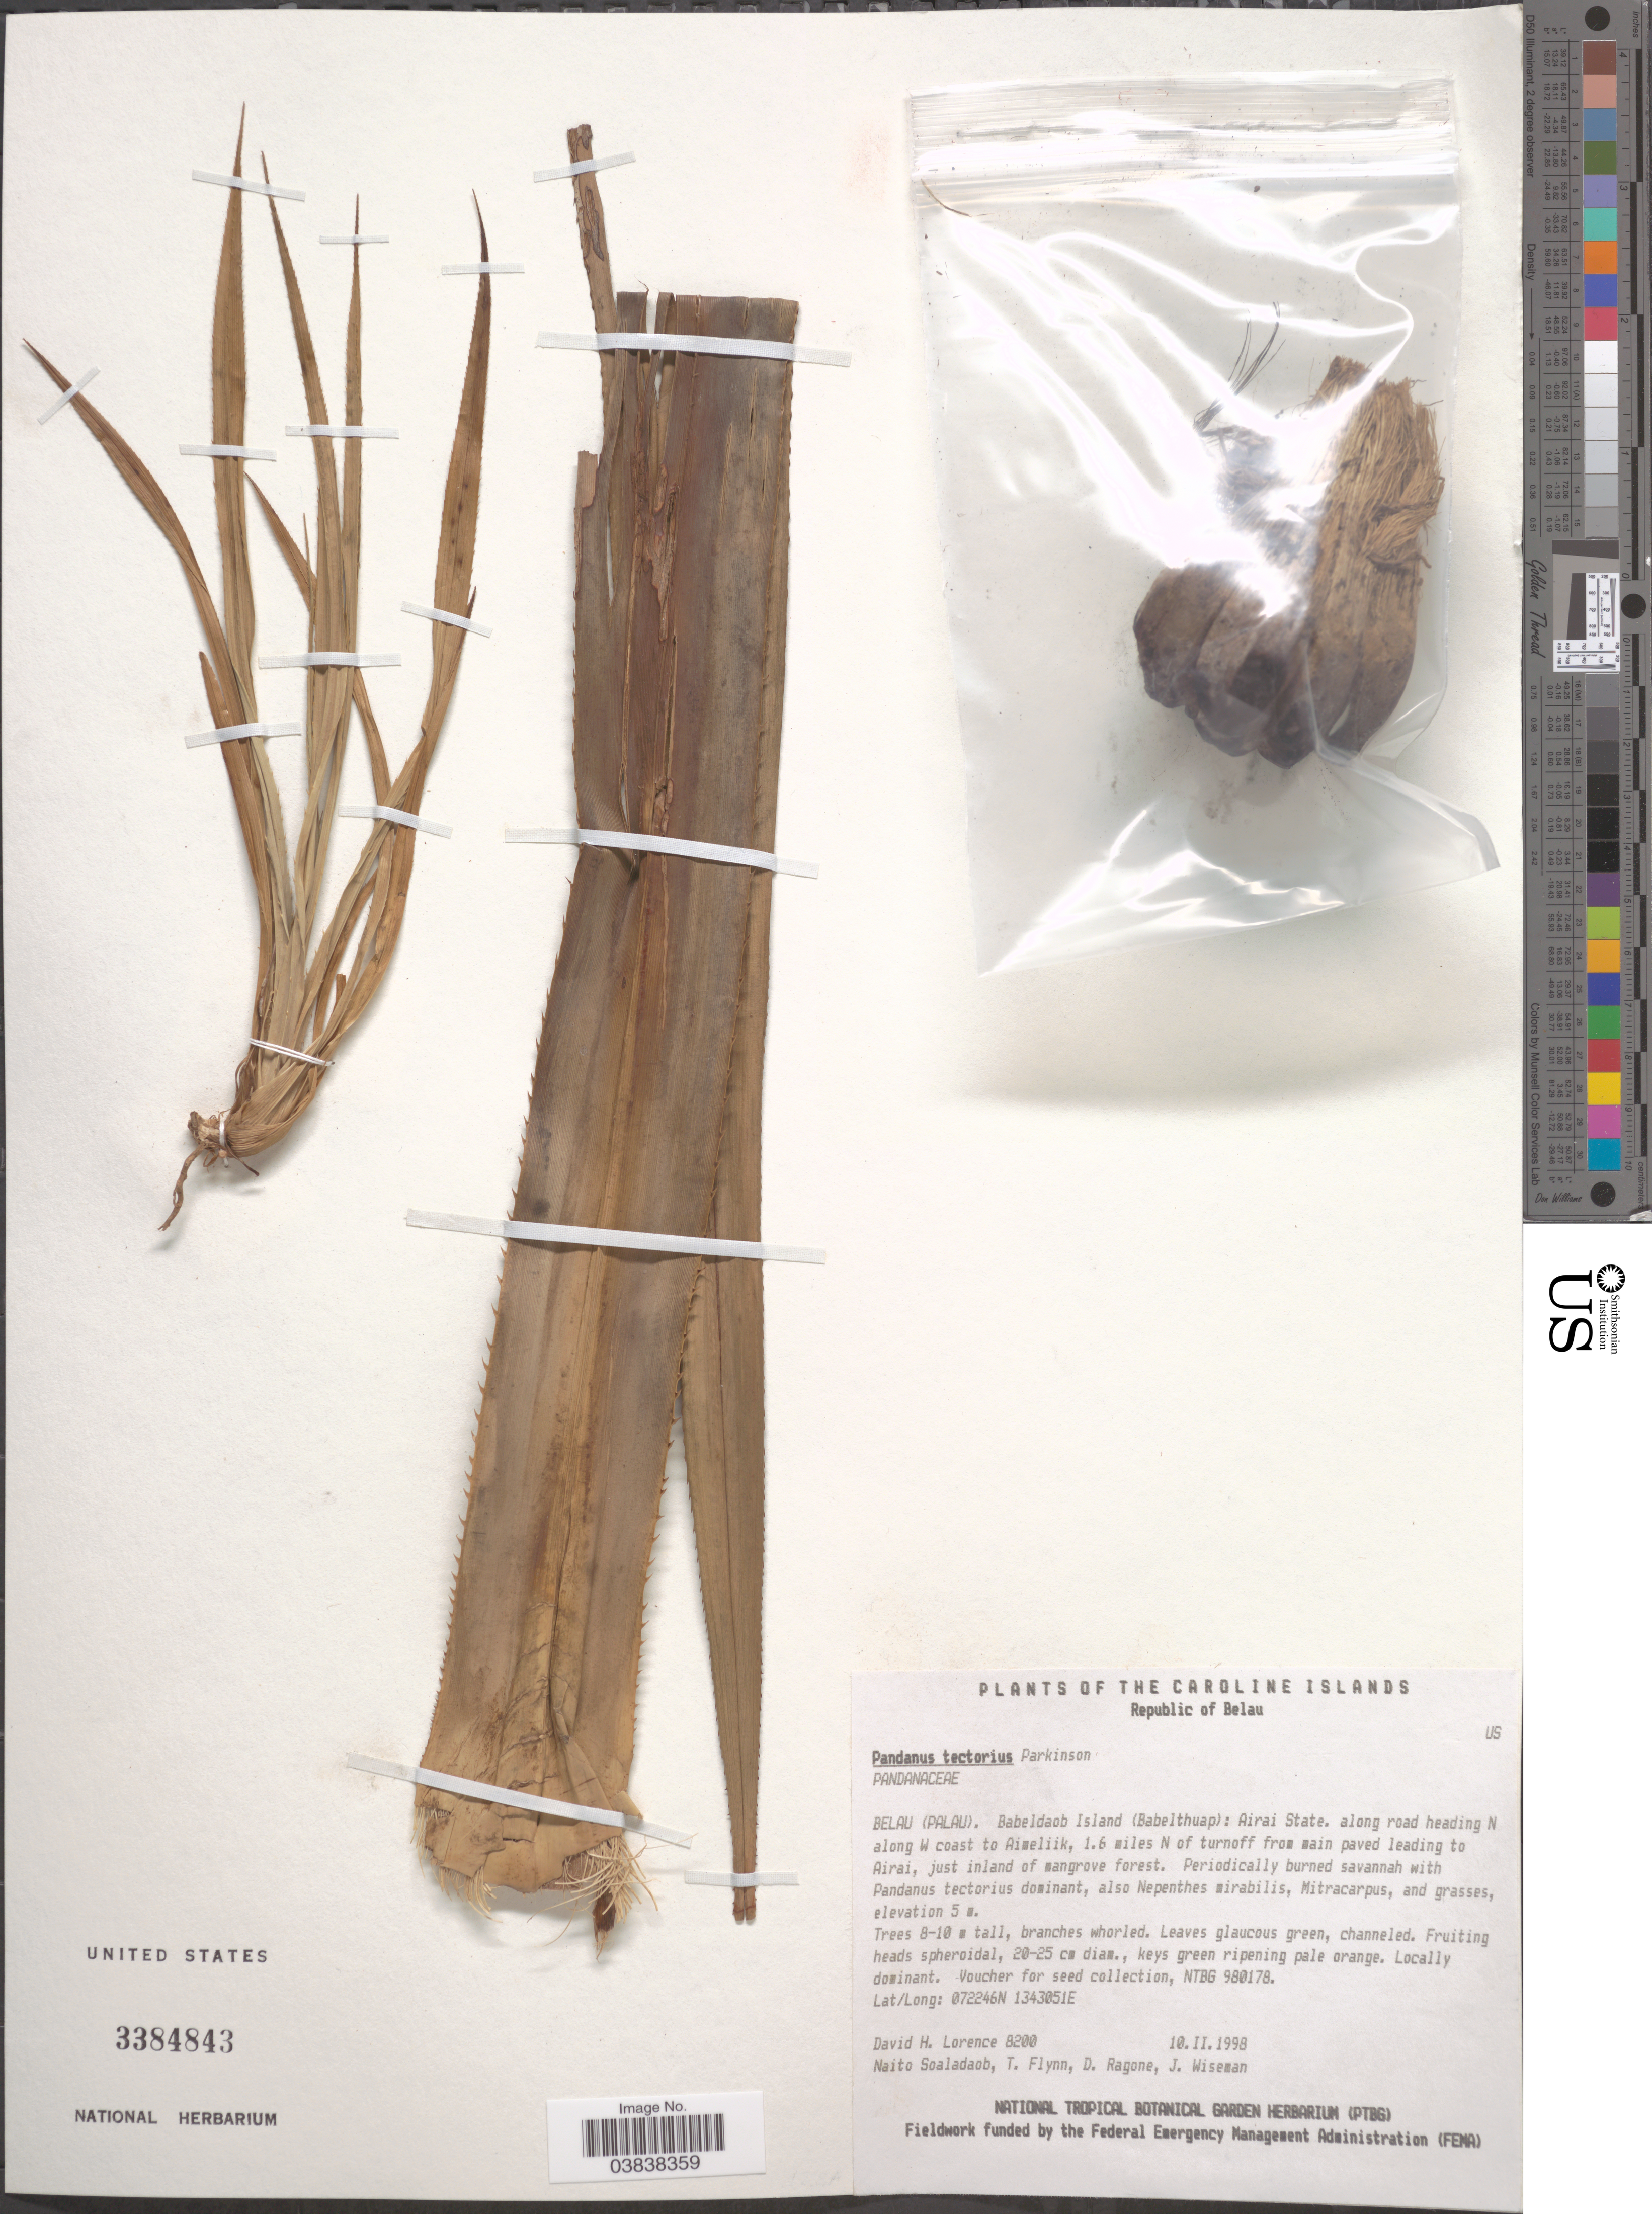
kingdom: Plantae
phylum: Tracheophyta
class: Liliopsida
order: Pandanales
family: Pandanaceae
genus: Pandanus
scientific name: Pandanus tectorius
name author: Parkinson ex DuRoi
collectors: D. Lorence, N. Soaladaob, T. Flynn, D. Ragone & J. Wiseman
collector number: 8200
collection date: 1998-02-10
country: Palau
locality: Caroline Islands. (Palau). Babeldaob Island (Babelthuap): Airai State, along road heading N along W coast to Aimeliik, 1.6 miles N of turnoff from main paved leading to Airai, just inland of mangrove forest.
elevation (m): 5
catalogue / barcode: US 3384843